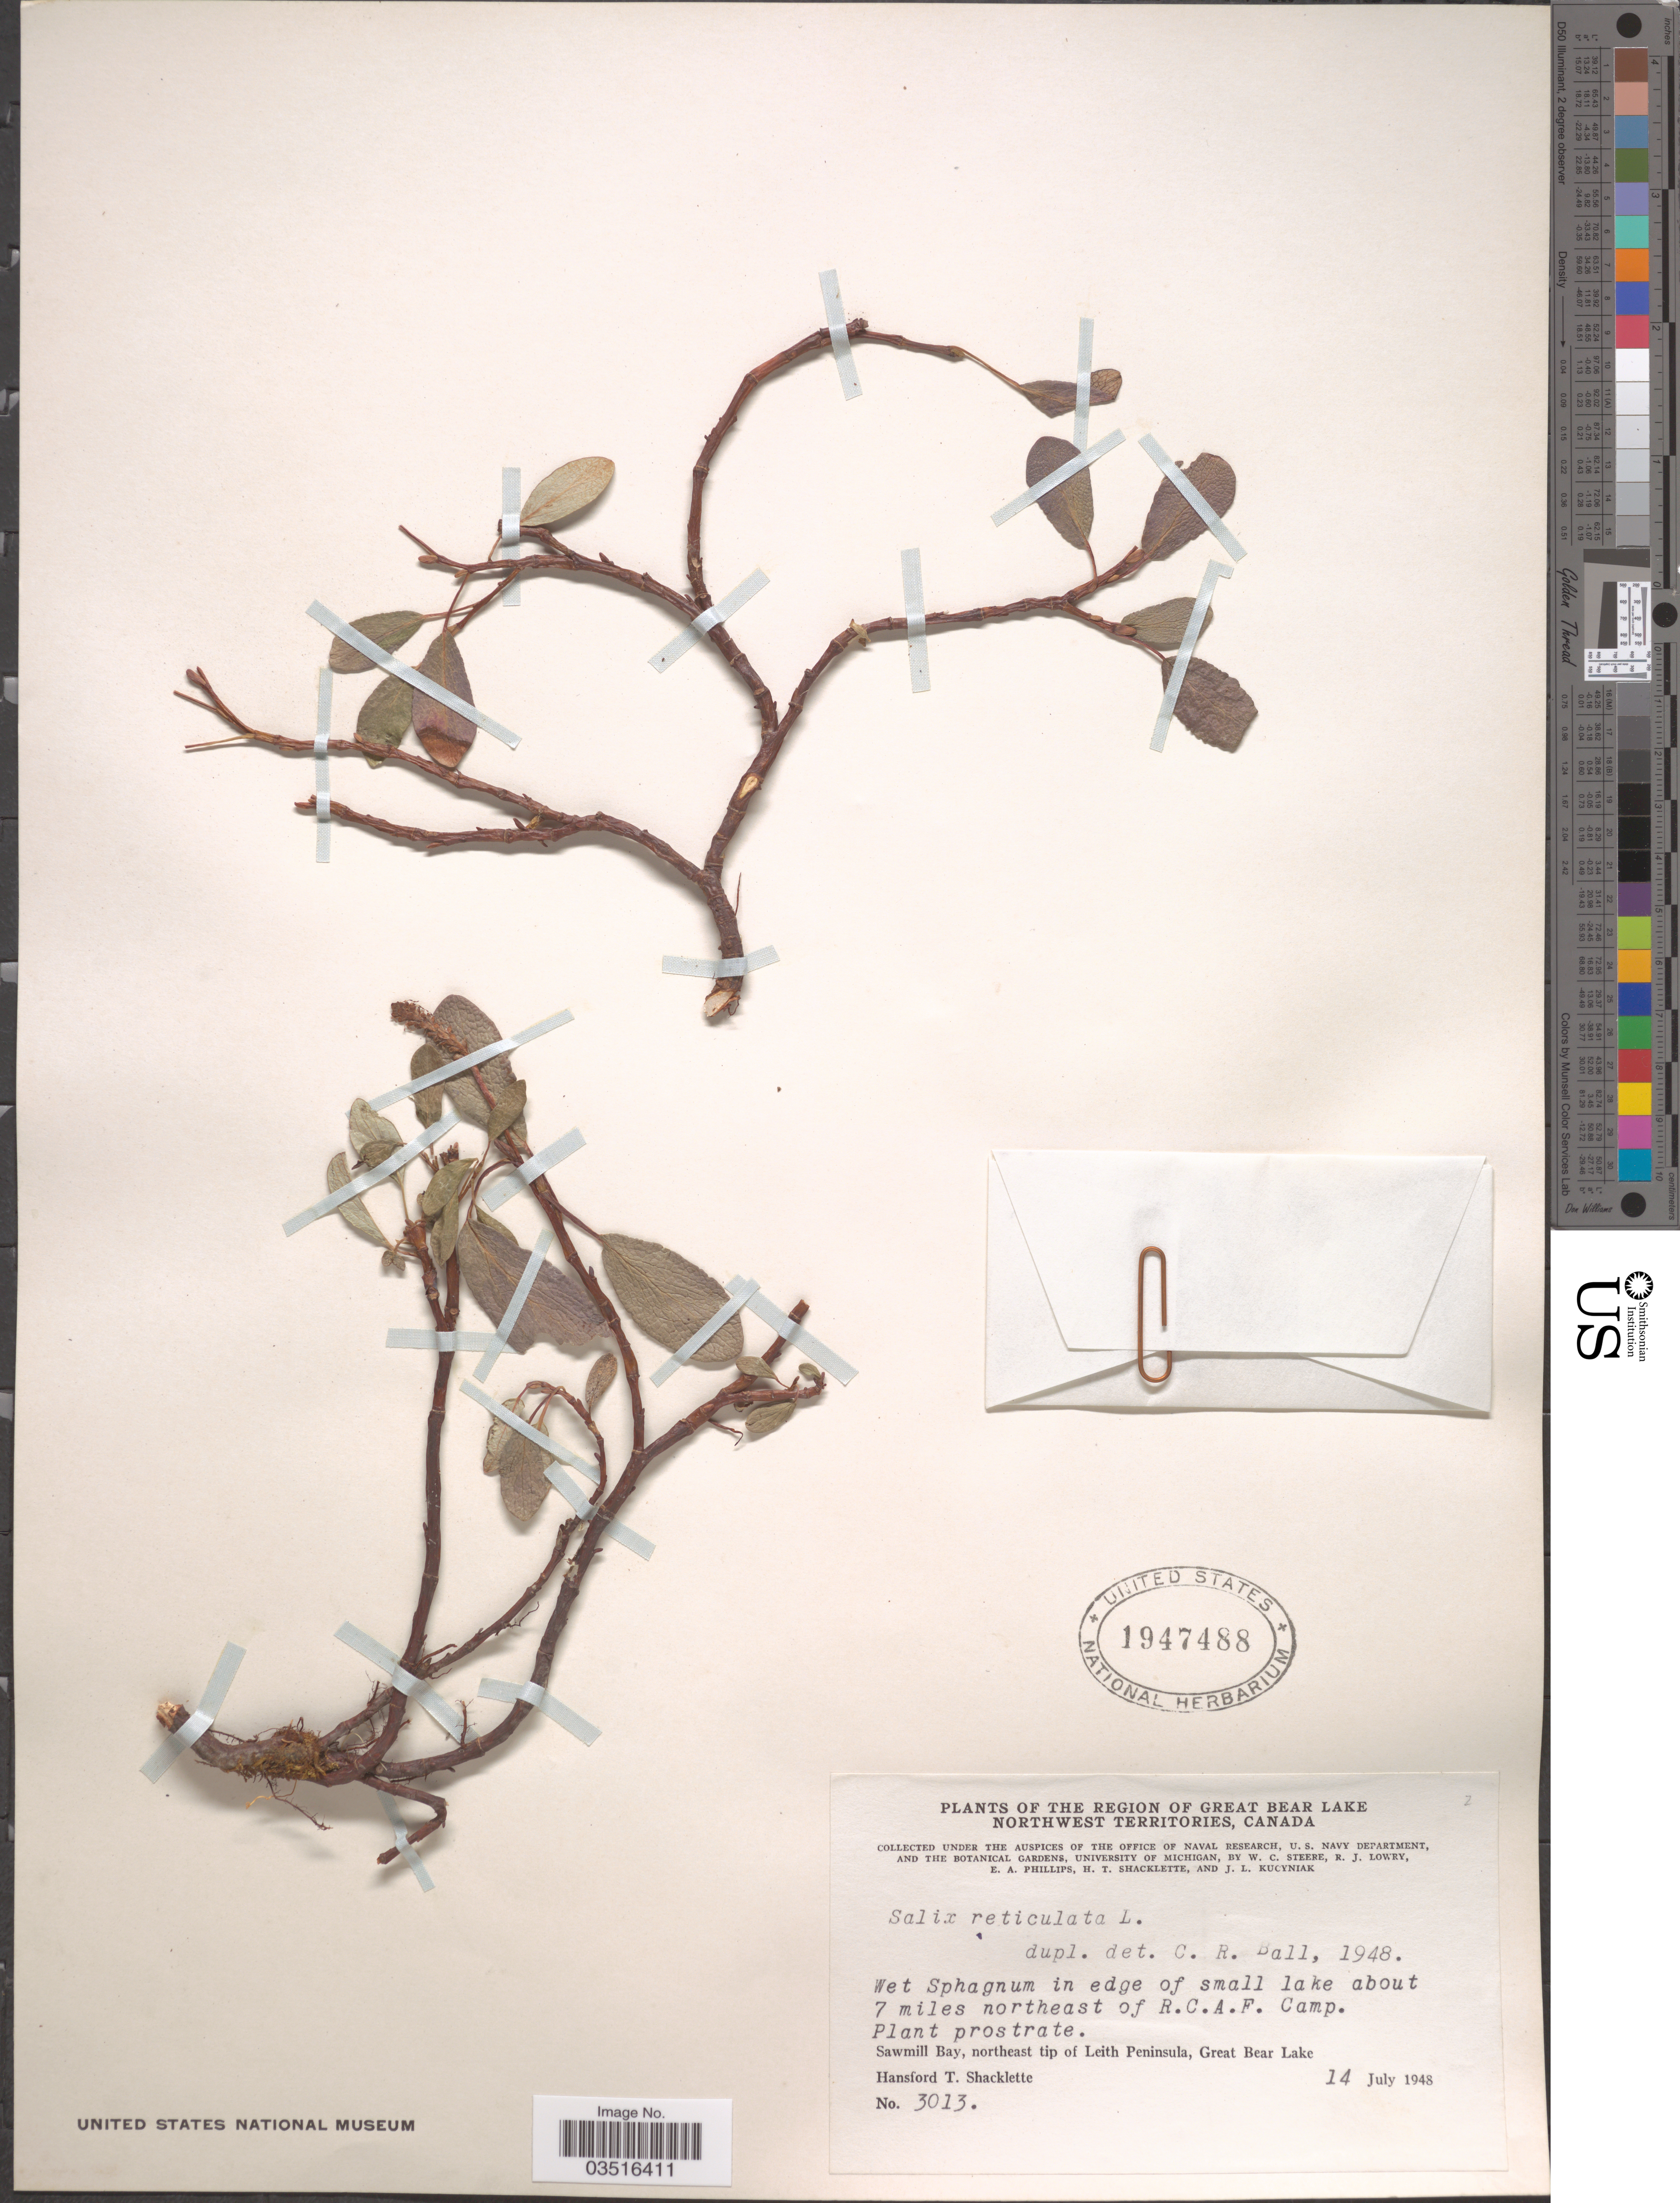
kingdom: Plantae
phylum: Tracheophyta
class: Magnoliopsida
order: Malpighiales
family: Salicaceae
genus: Salix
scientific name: Salix reticulata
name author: L.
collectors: H. Shacklette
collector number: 3013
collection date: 1948-07-14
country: Canada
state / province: Northwest Territories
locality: The Region of Great Bear Lake. In edge of small lake about 7 miles northeast of R. C. A. F. Camp. Sawmill Bay, northeast tip of Leith Peninsula, Great Bear Lake.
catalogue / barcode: US 1947488